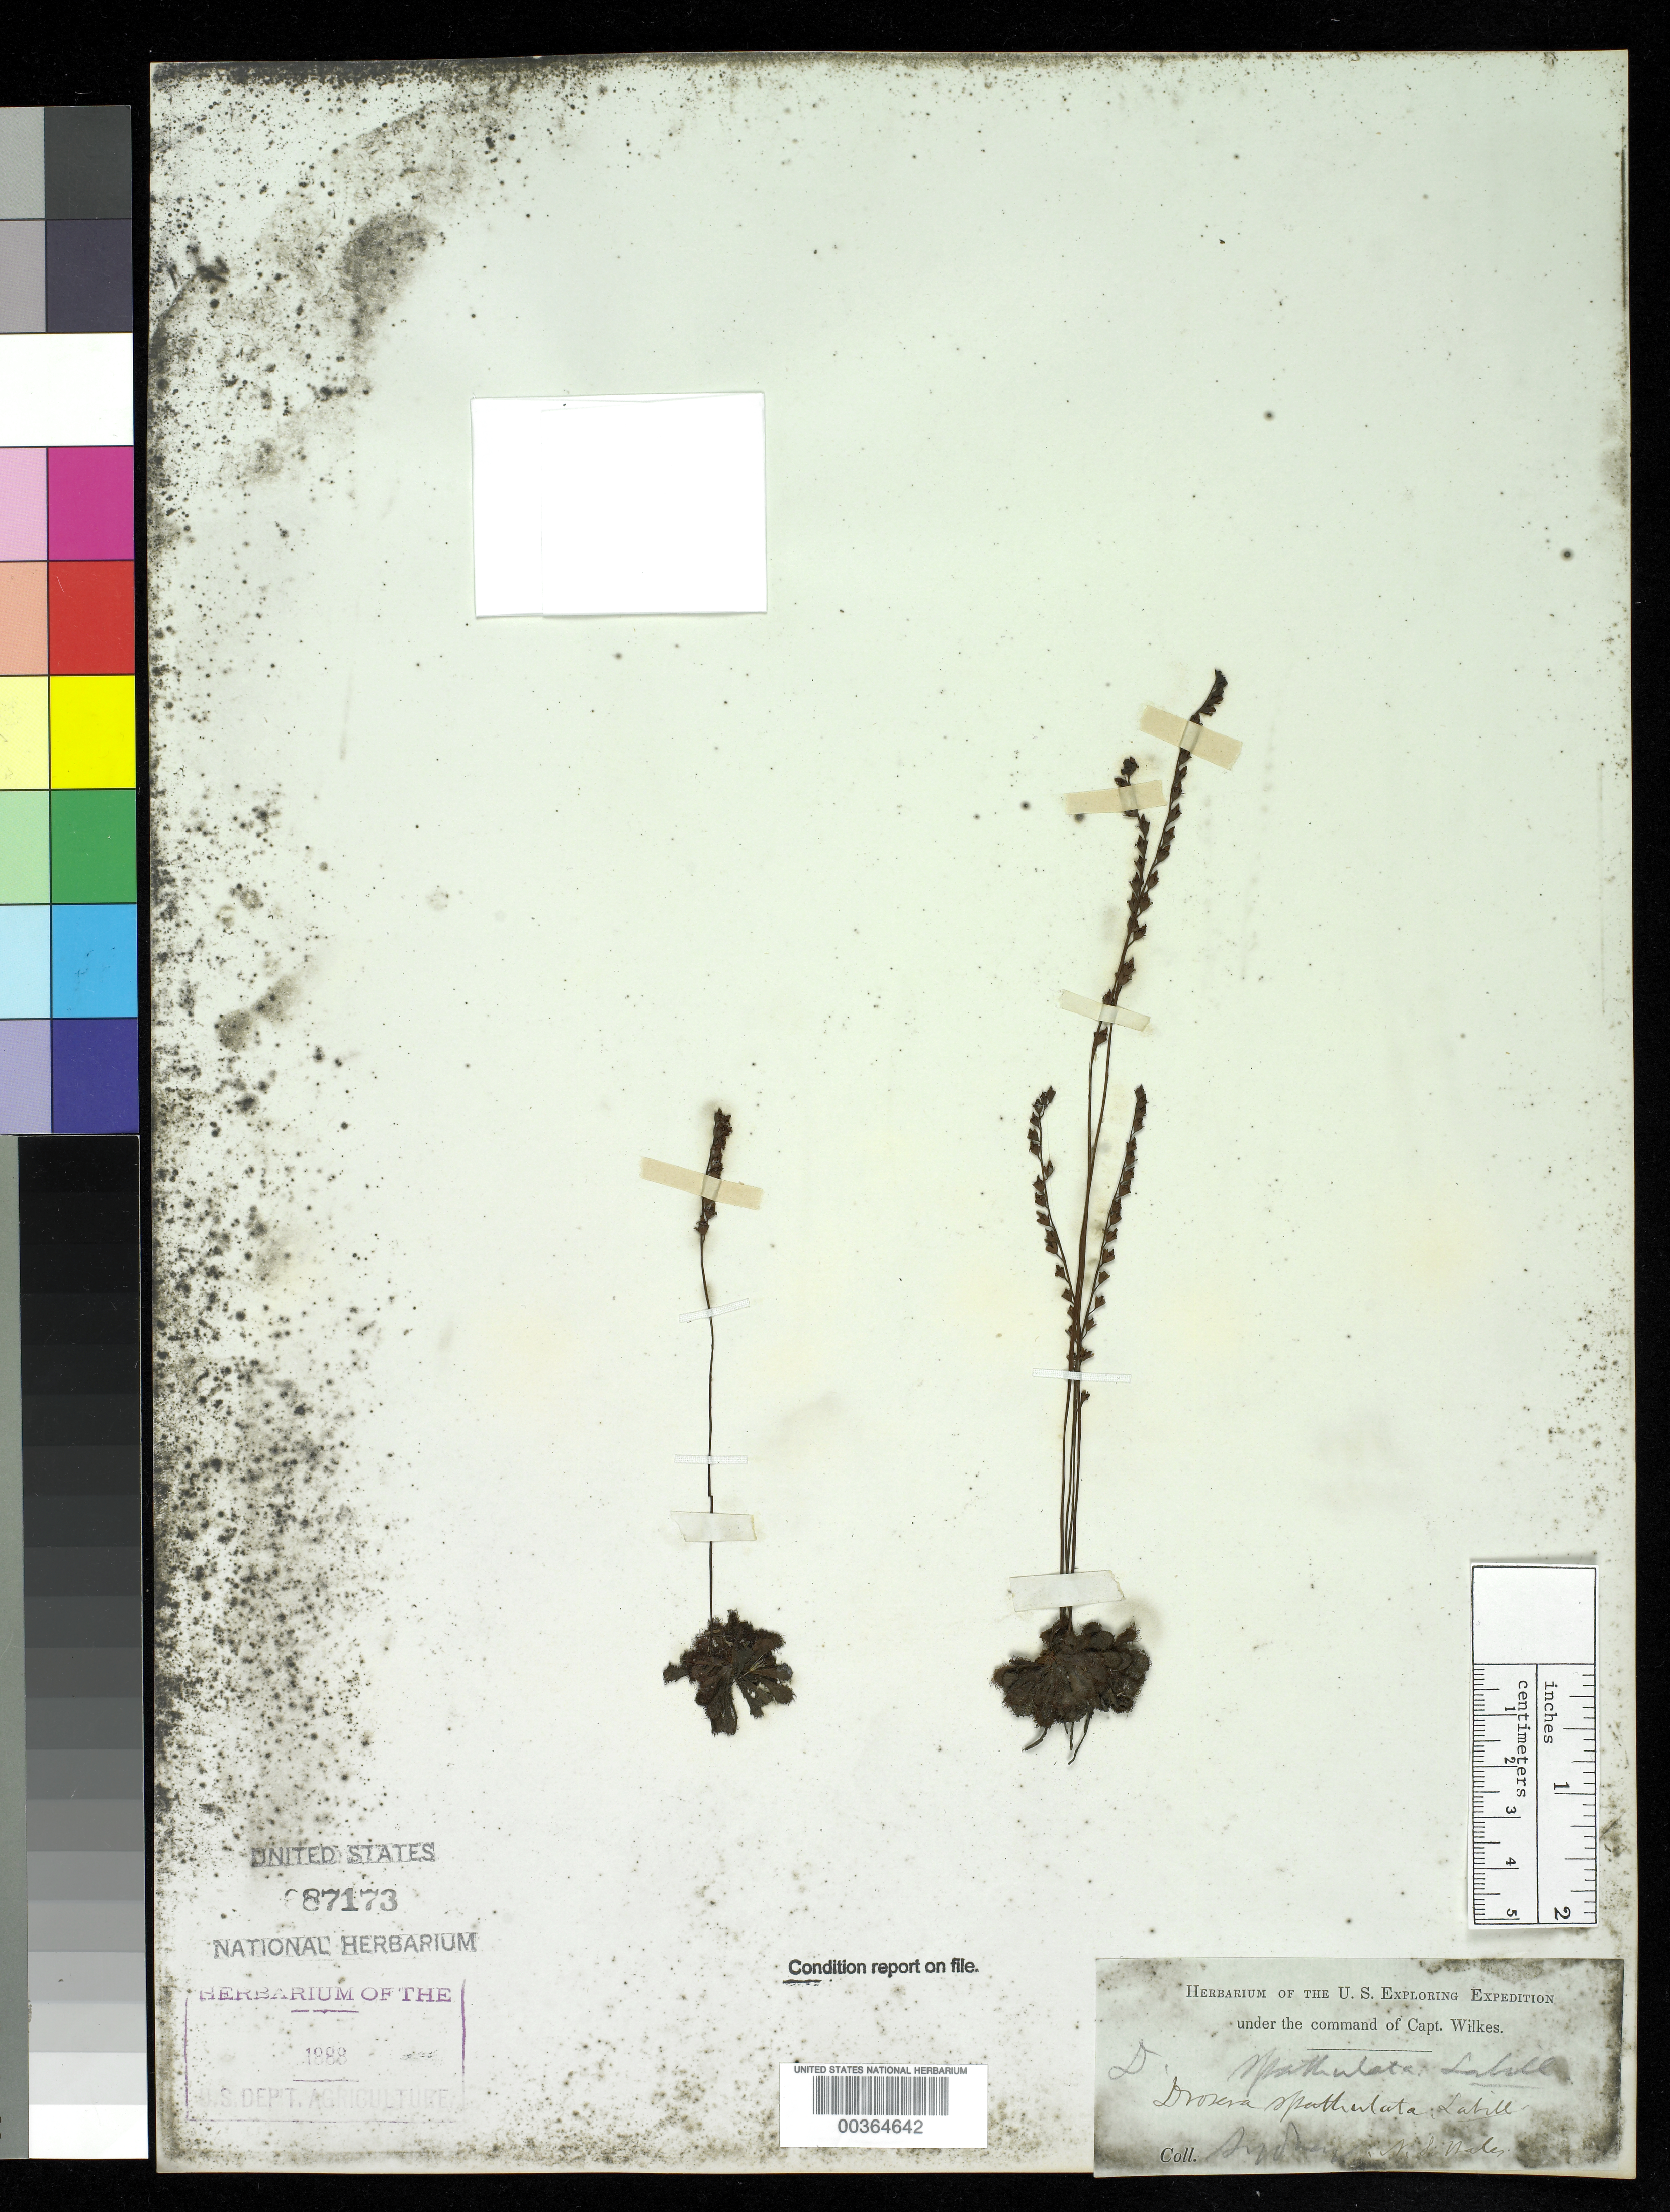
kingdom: Plantae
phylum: Tracheophyta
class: Magnoliopsida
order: Caryophyllales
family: Droseraceae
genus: Drosera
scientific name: Drosera spathulata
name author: Labill.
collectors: Wilkes Explor. Exped.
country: Australia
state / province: New South Wales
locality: Sydney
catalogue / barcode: US 87173